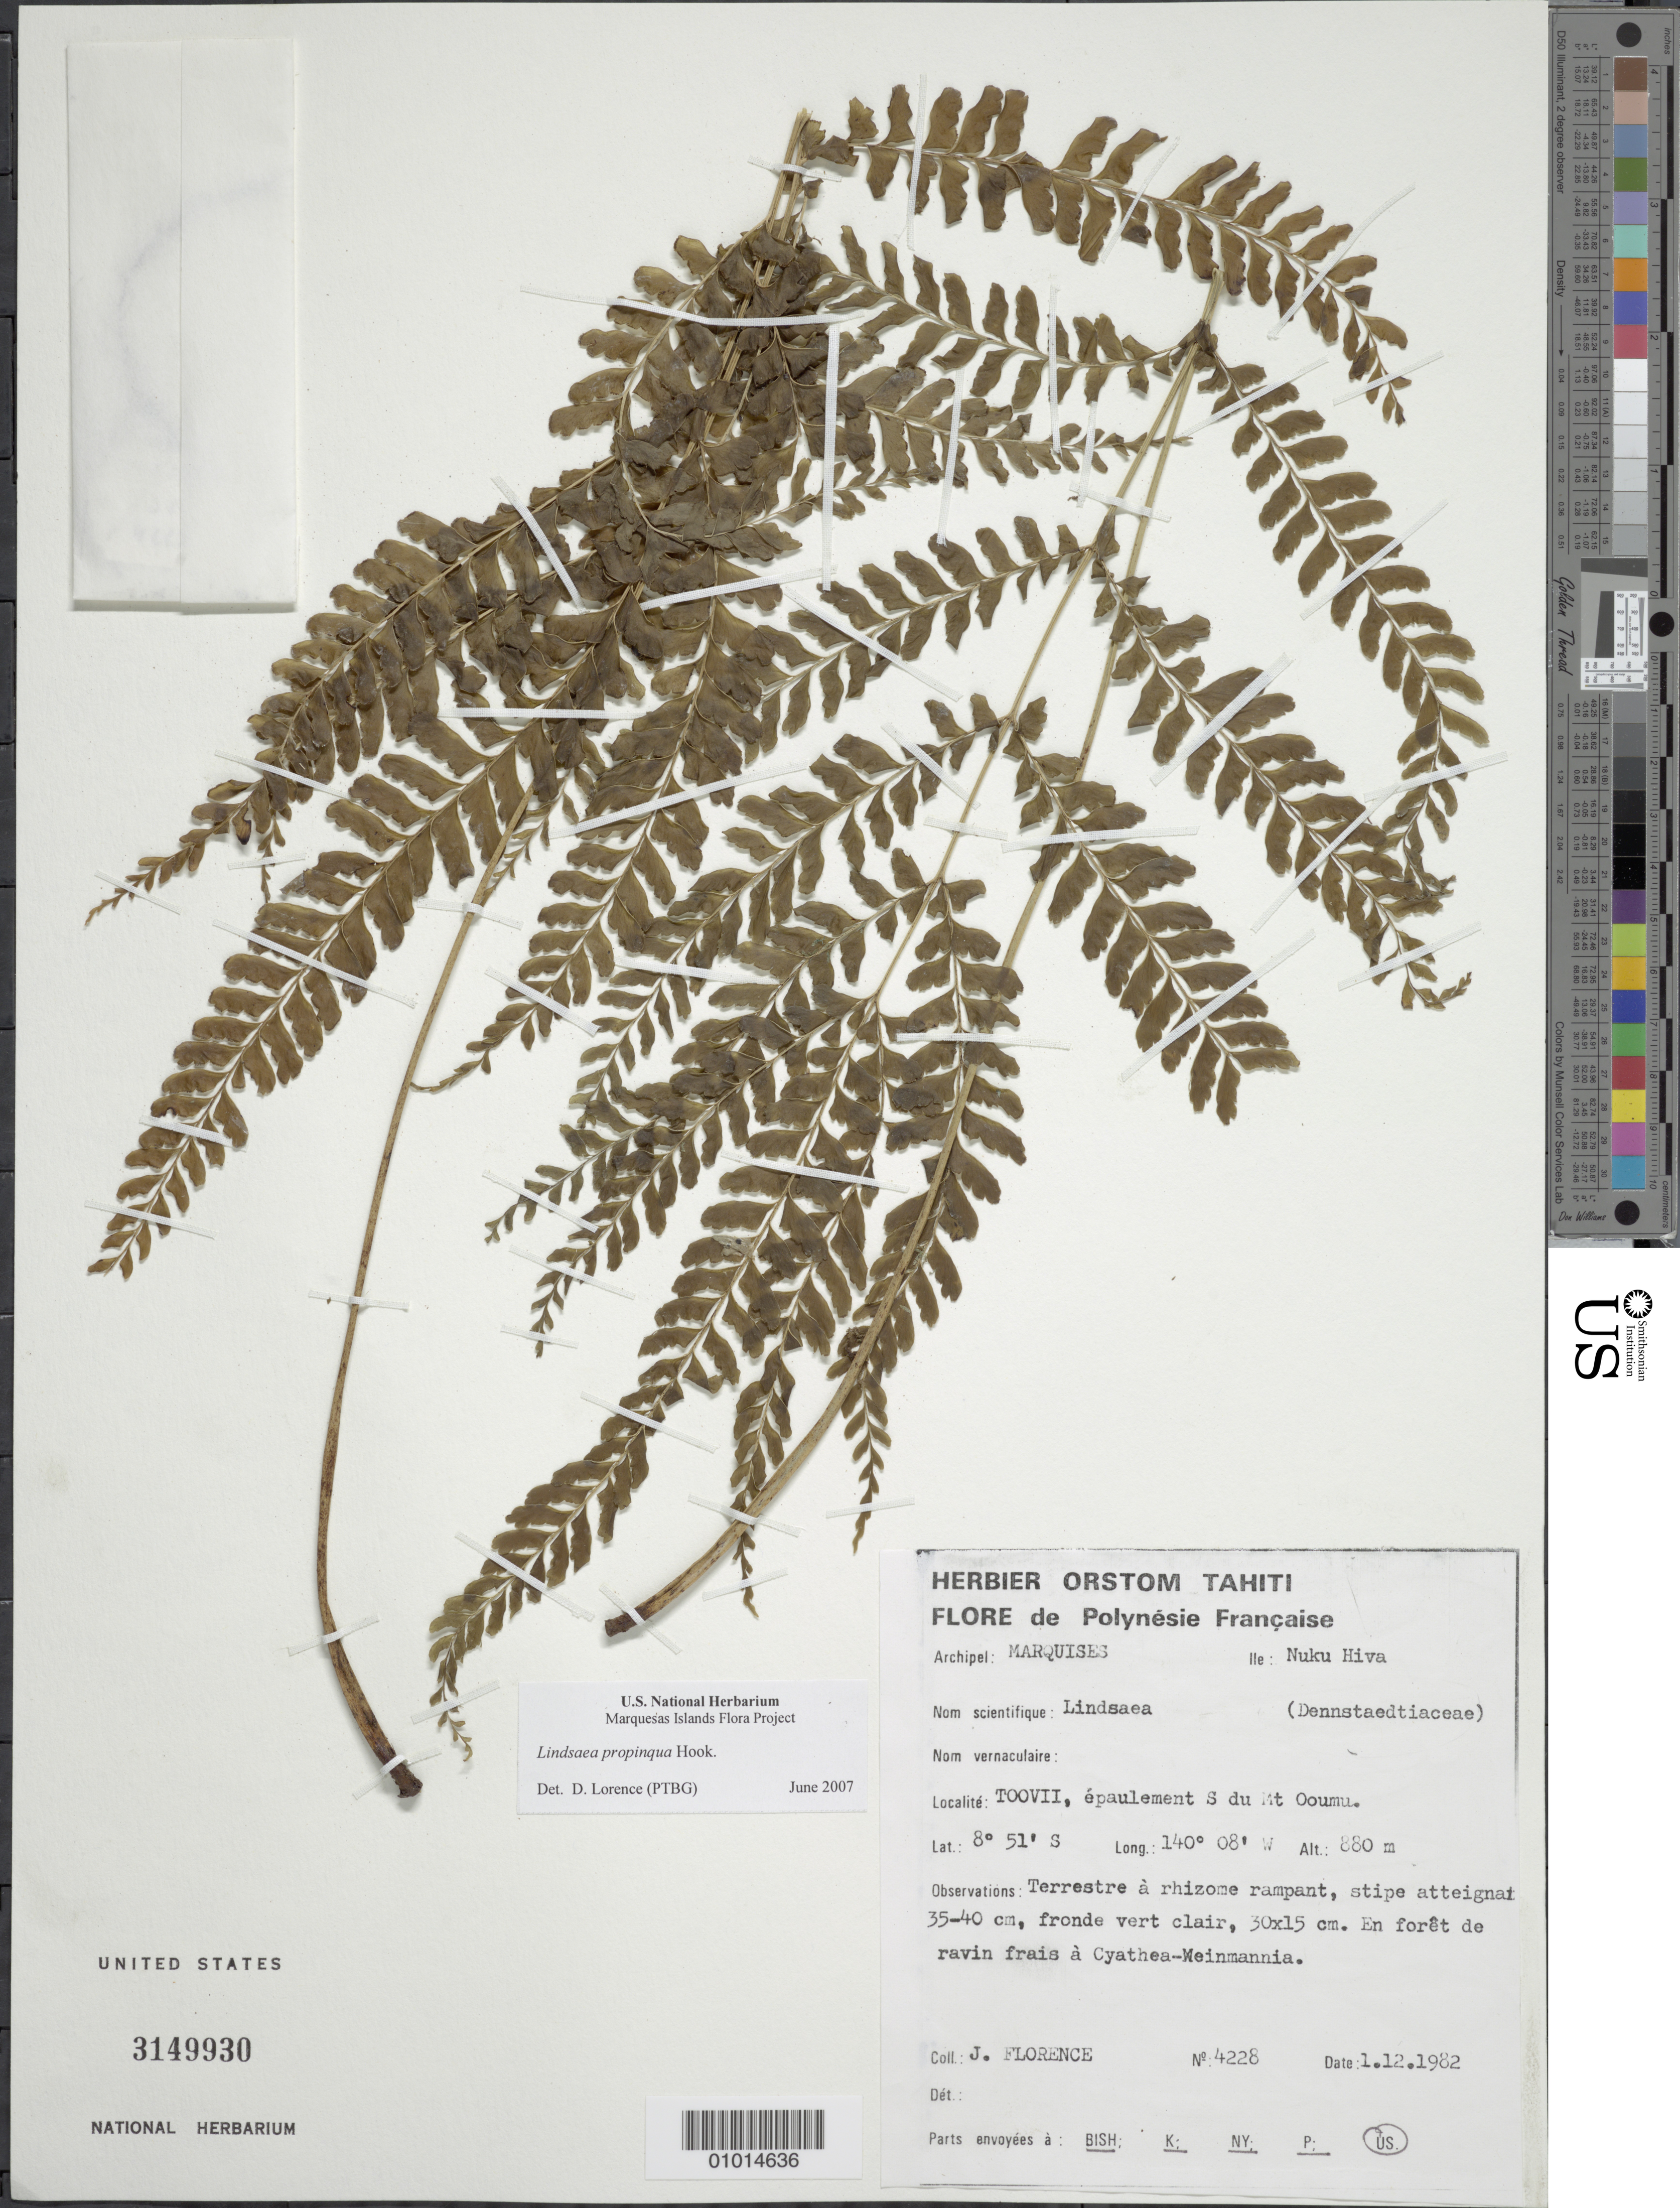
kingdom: Plantae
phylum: Tracheophyta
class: Polypodiopsida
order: Polypodiales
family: Lindsaeaceae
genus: Lindsaea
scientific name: Lindsaea propinqua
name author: Hook.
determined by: Lorence, David H., (PTBG), National Tropical Botanical Garden (UNITED STATES)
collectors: J. Florence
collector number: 4228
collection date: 1982-12-01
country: French Polynesia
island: Nuku Hiva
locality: Toovii, épaulement S du Mt. Ooumu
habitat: En forêt de ravin frais à Cyathea-Weinmannia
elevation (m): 880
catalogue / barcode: US 3149930